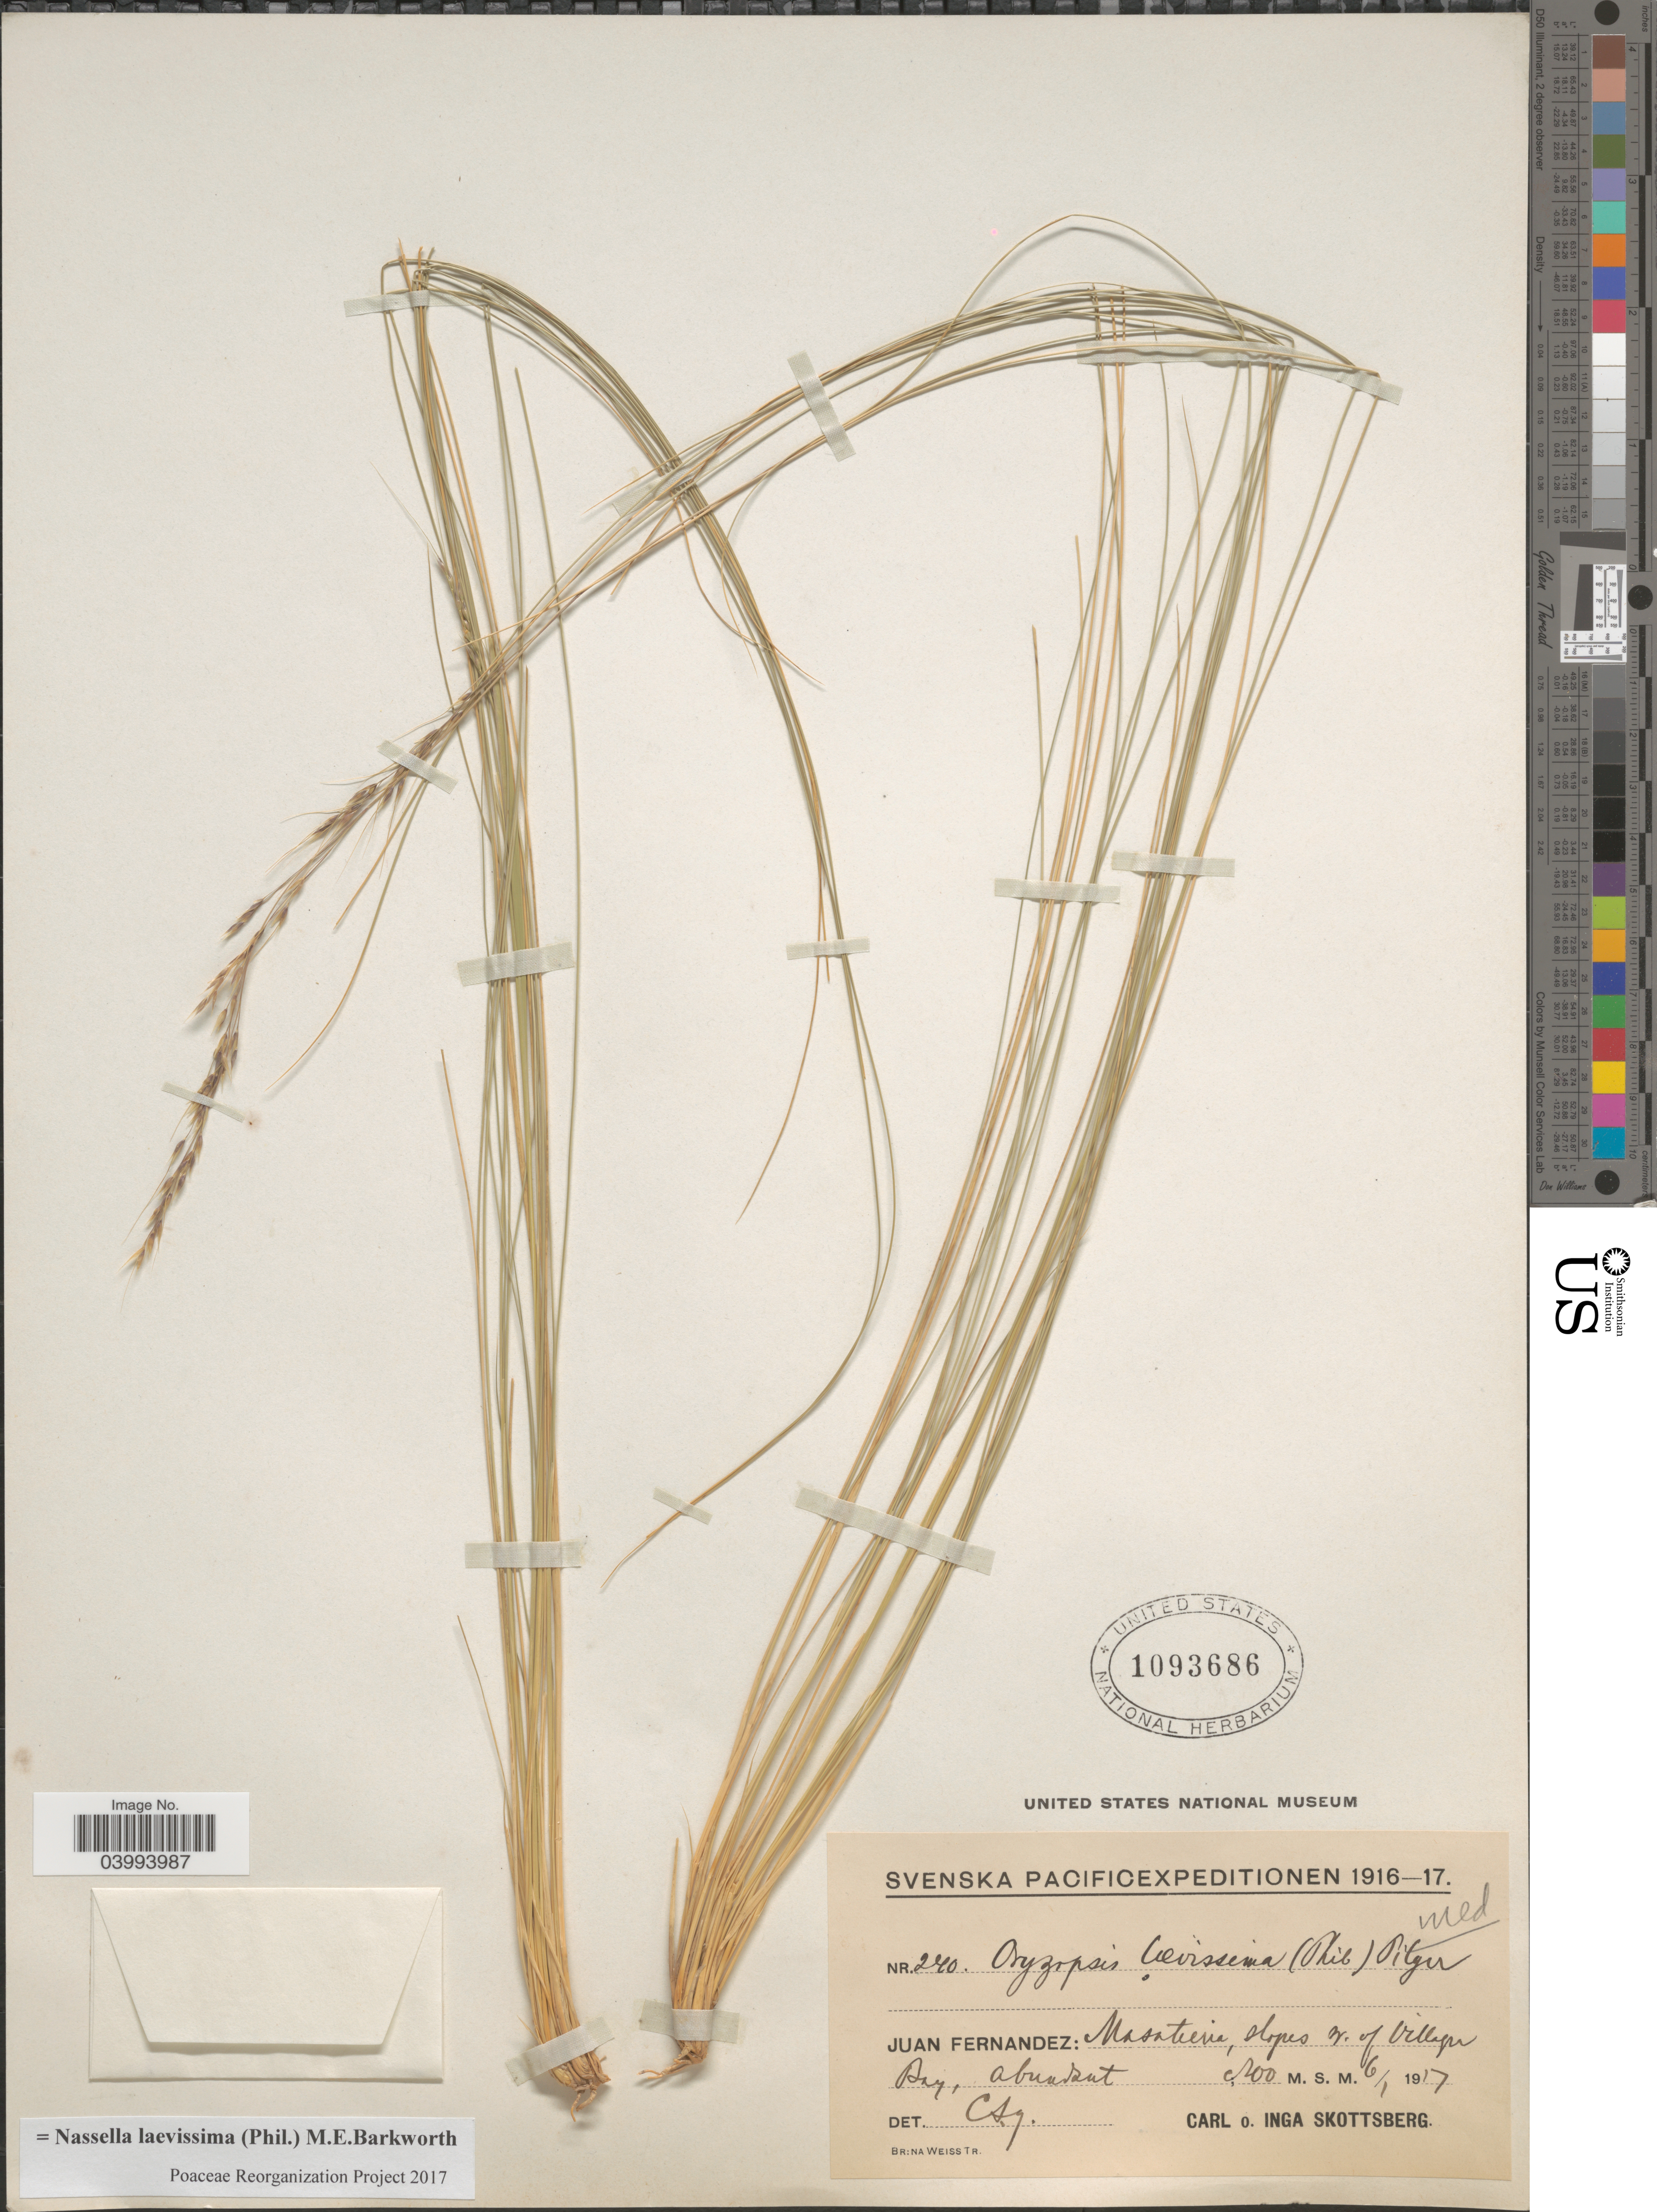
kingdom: Plantae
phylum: Tracheophyta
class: Liliopsida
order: Poales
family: Poaceae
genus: Nassella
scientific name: Nassella laevissima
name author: (Phil.) Barkworth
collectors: C. Skottsberg & I. Skottsberg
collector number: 240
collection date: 1917-01-06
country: Chile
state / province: Valparaíso (V)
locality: Juan Fernandez: Masatierra, slopes w. of Villagra Bay.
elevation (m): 200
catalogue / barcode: US 1093686